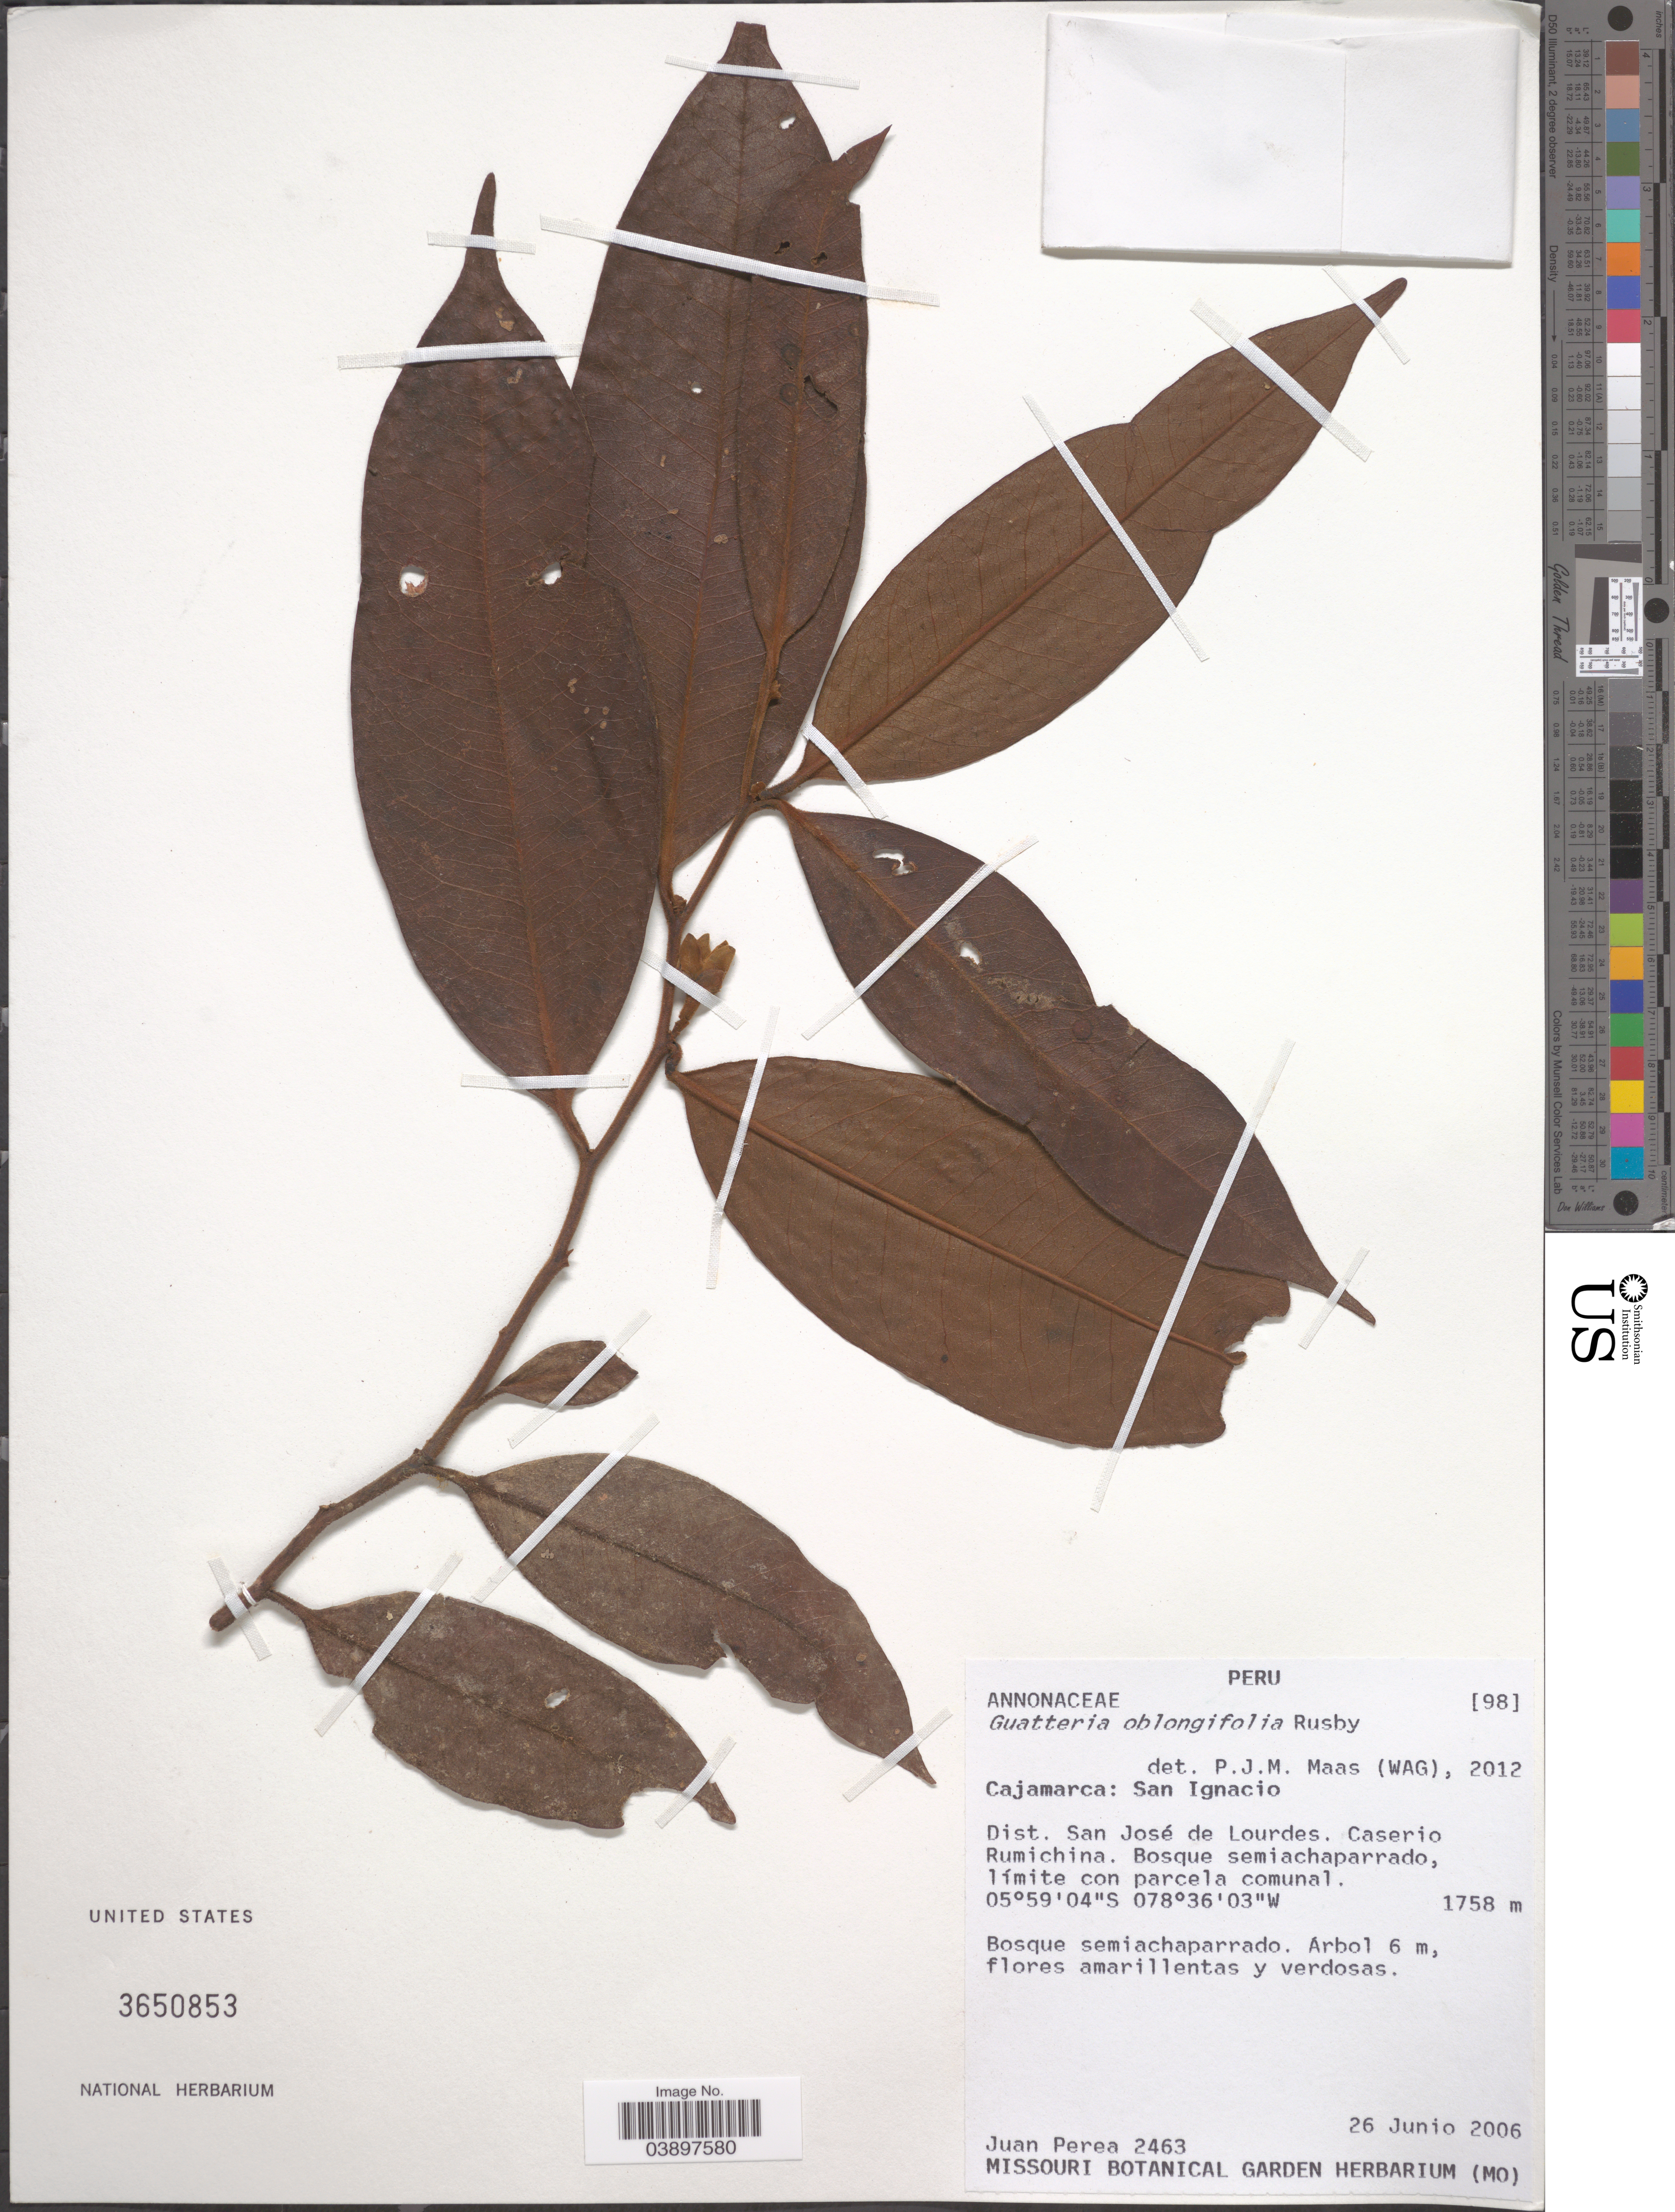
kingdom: Plantae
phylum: Tracheophyta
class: Magnoliopsida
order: Magnoliales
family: Annonaceae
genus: Guatteria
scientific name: Guatteria oblongifolia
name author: Rusby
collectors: J. Perea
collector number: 2463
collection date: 2006-06-26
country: Peru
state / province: Cajamarca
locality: San Ignacio. Dist. San José de Lourdes. Caserio Rumichina.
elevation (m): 1758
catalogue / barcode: US 3650853